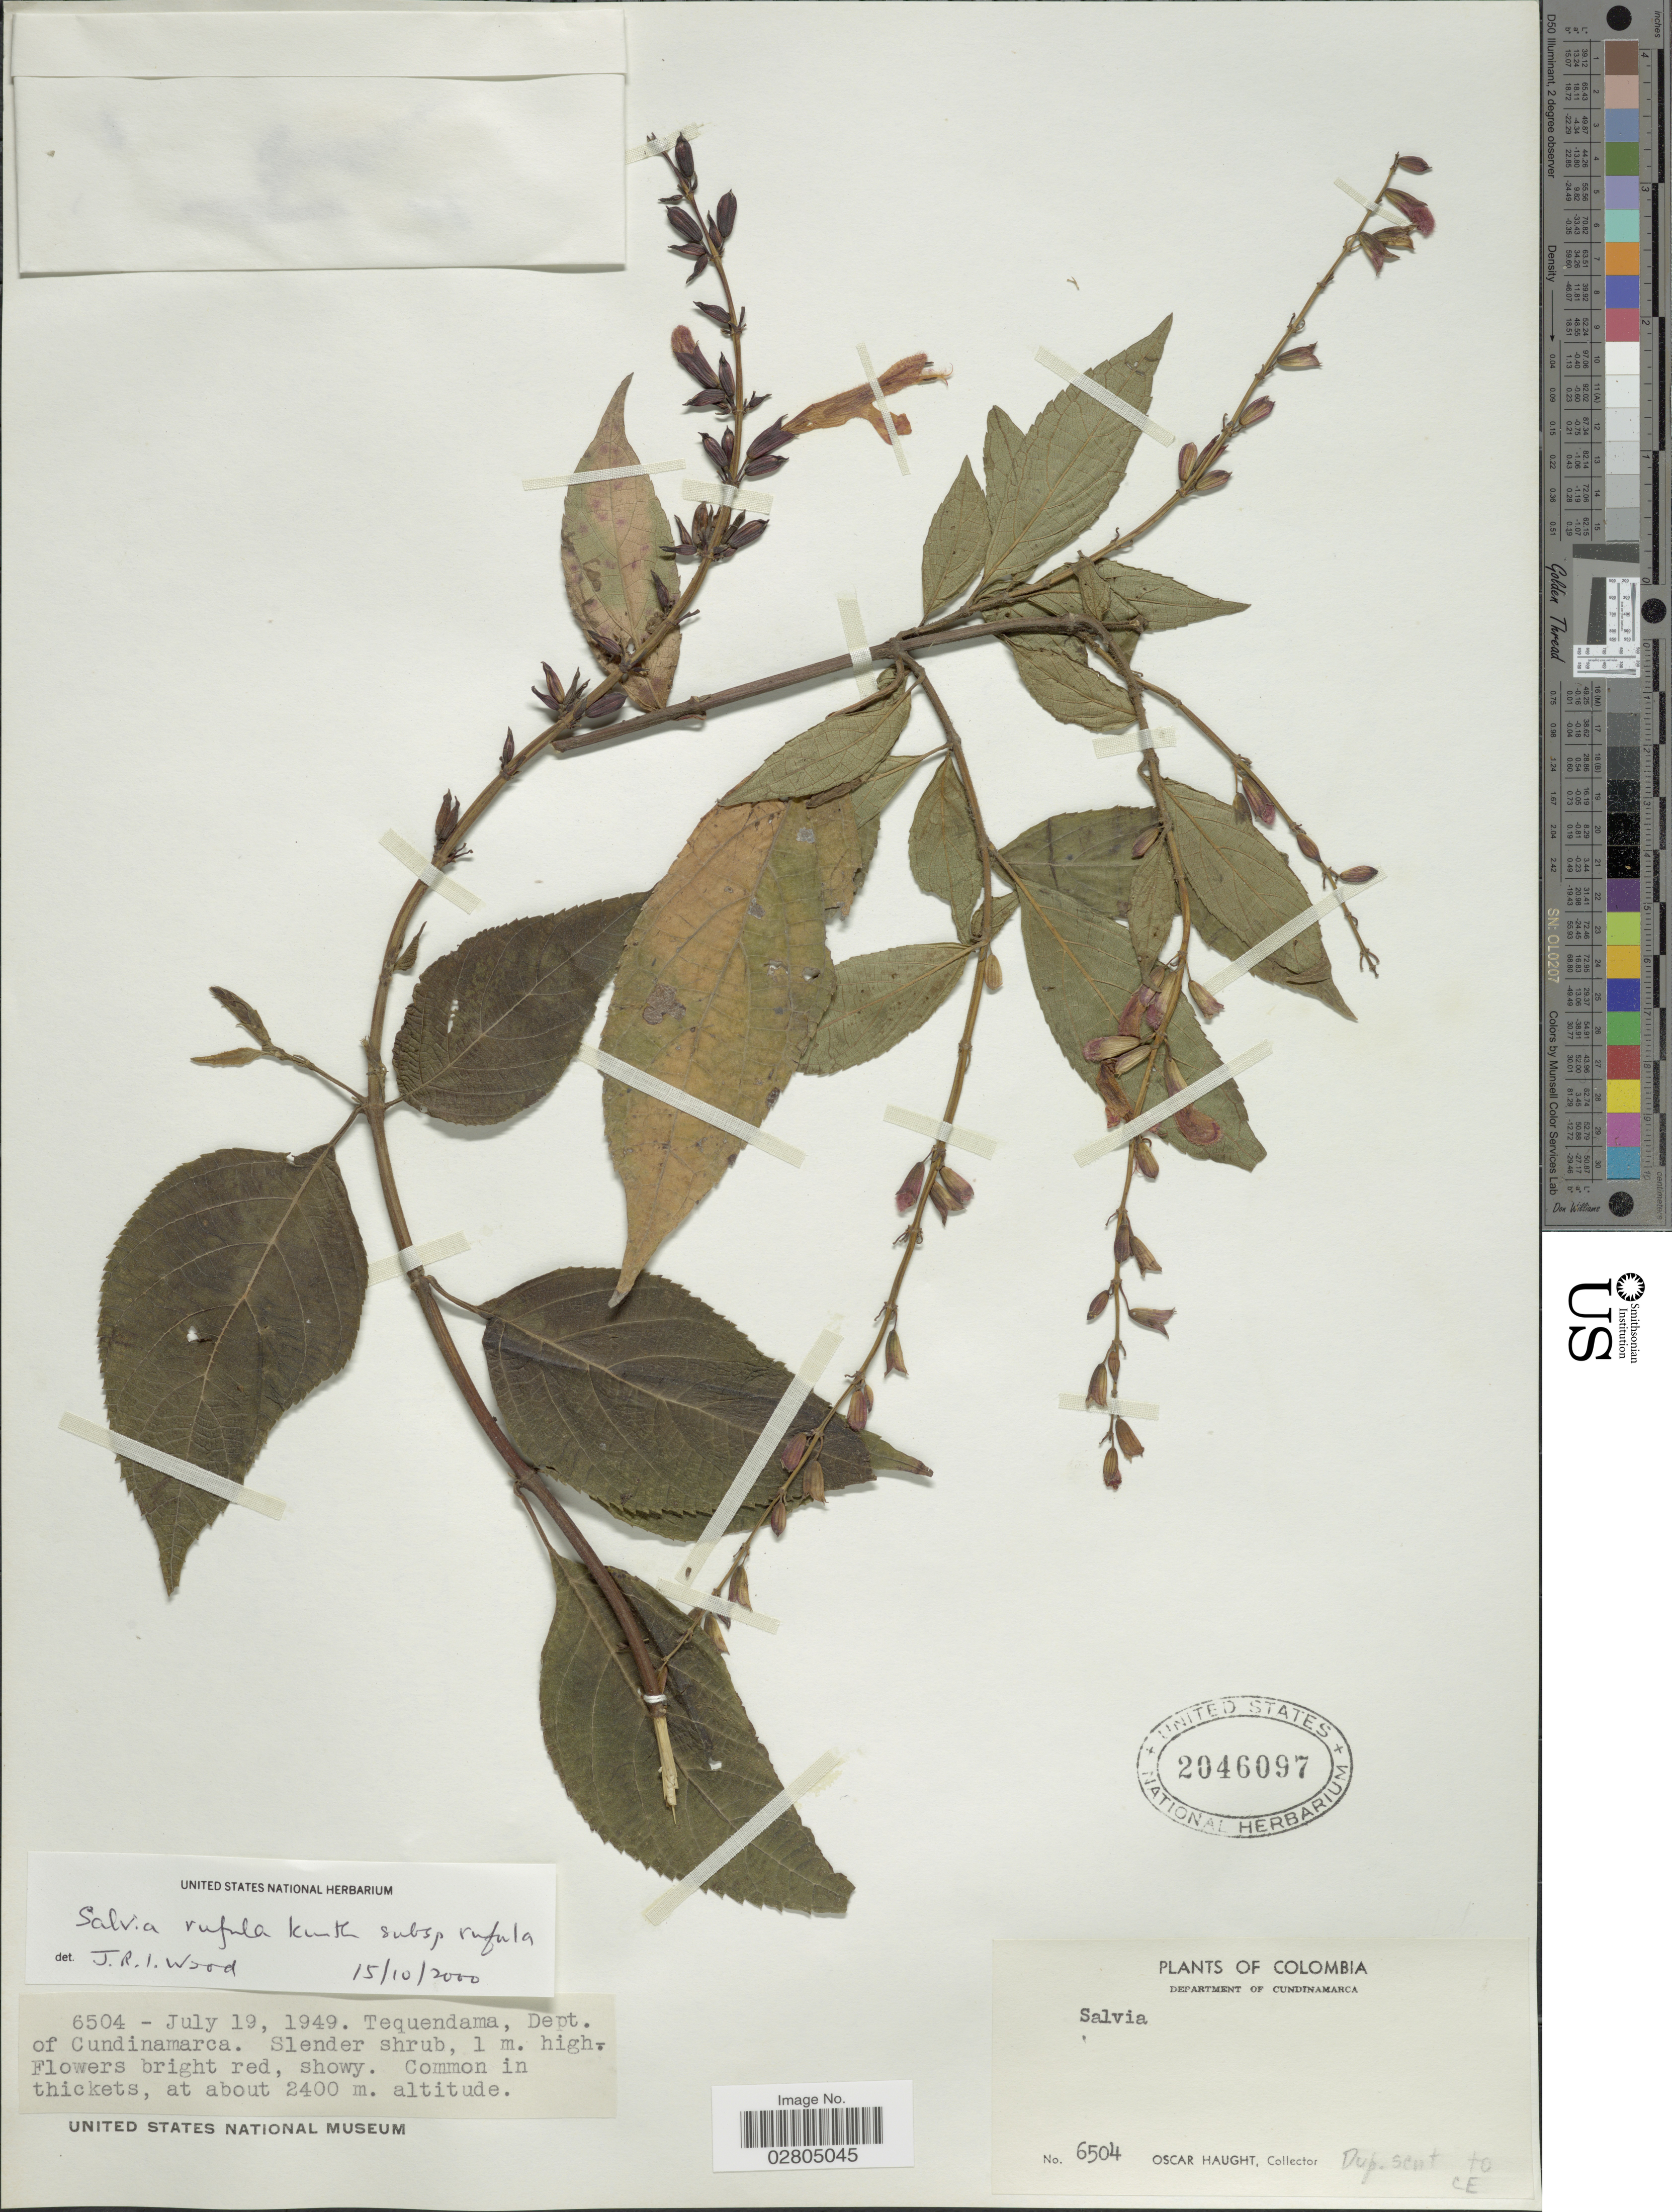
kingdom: Plantae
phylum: Tracheophyta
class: Magnoliopsida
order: Lamiales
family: Lamiaceae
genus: Salvia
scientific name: Salvia rufula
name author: Kunth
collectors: O. L. Haught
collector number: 6504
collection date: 1949-07-19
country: Colombia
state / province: Cundinamarca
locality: Tequendama, Dept. of Cundinamarca.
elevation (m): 2400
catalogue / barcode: US 2046097